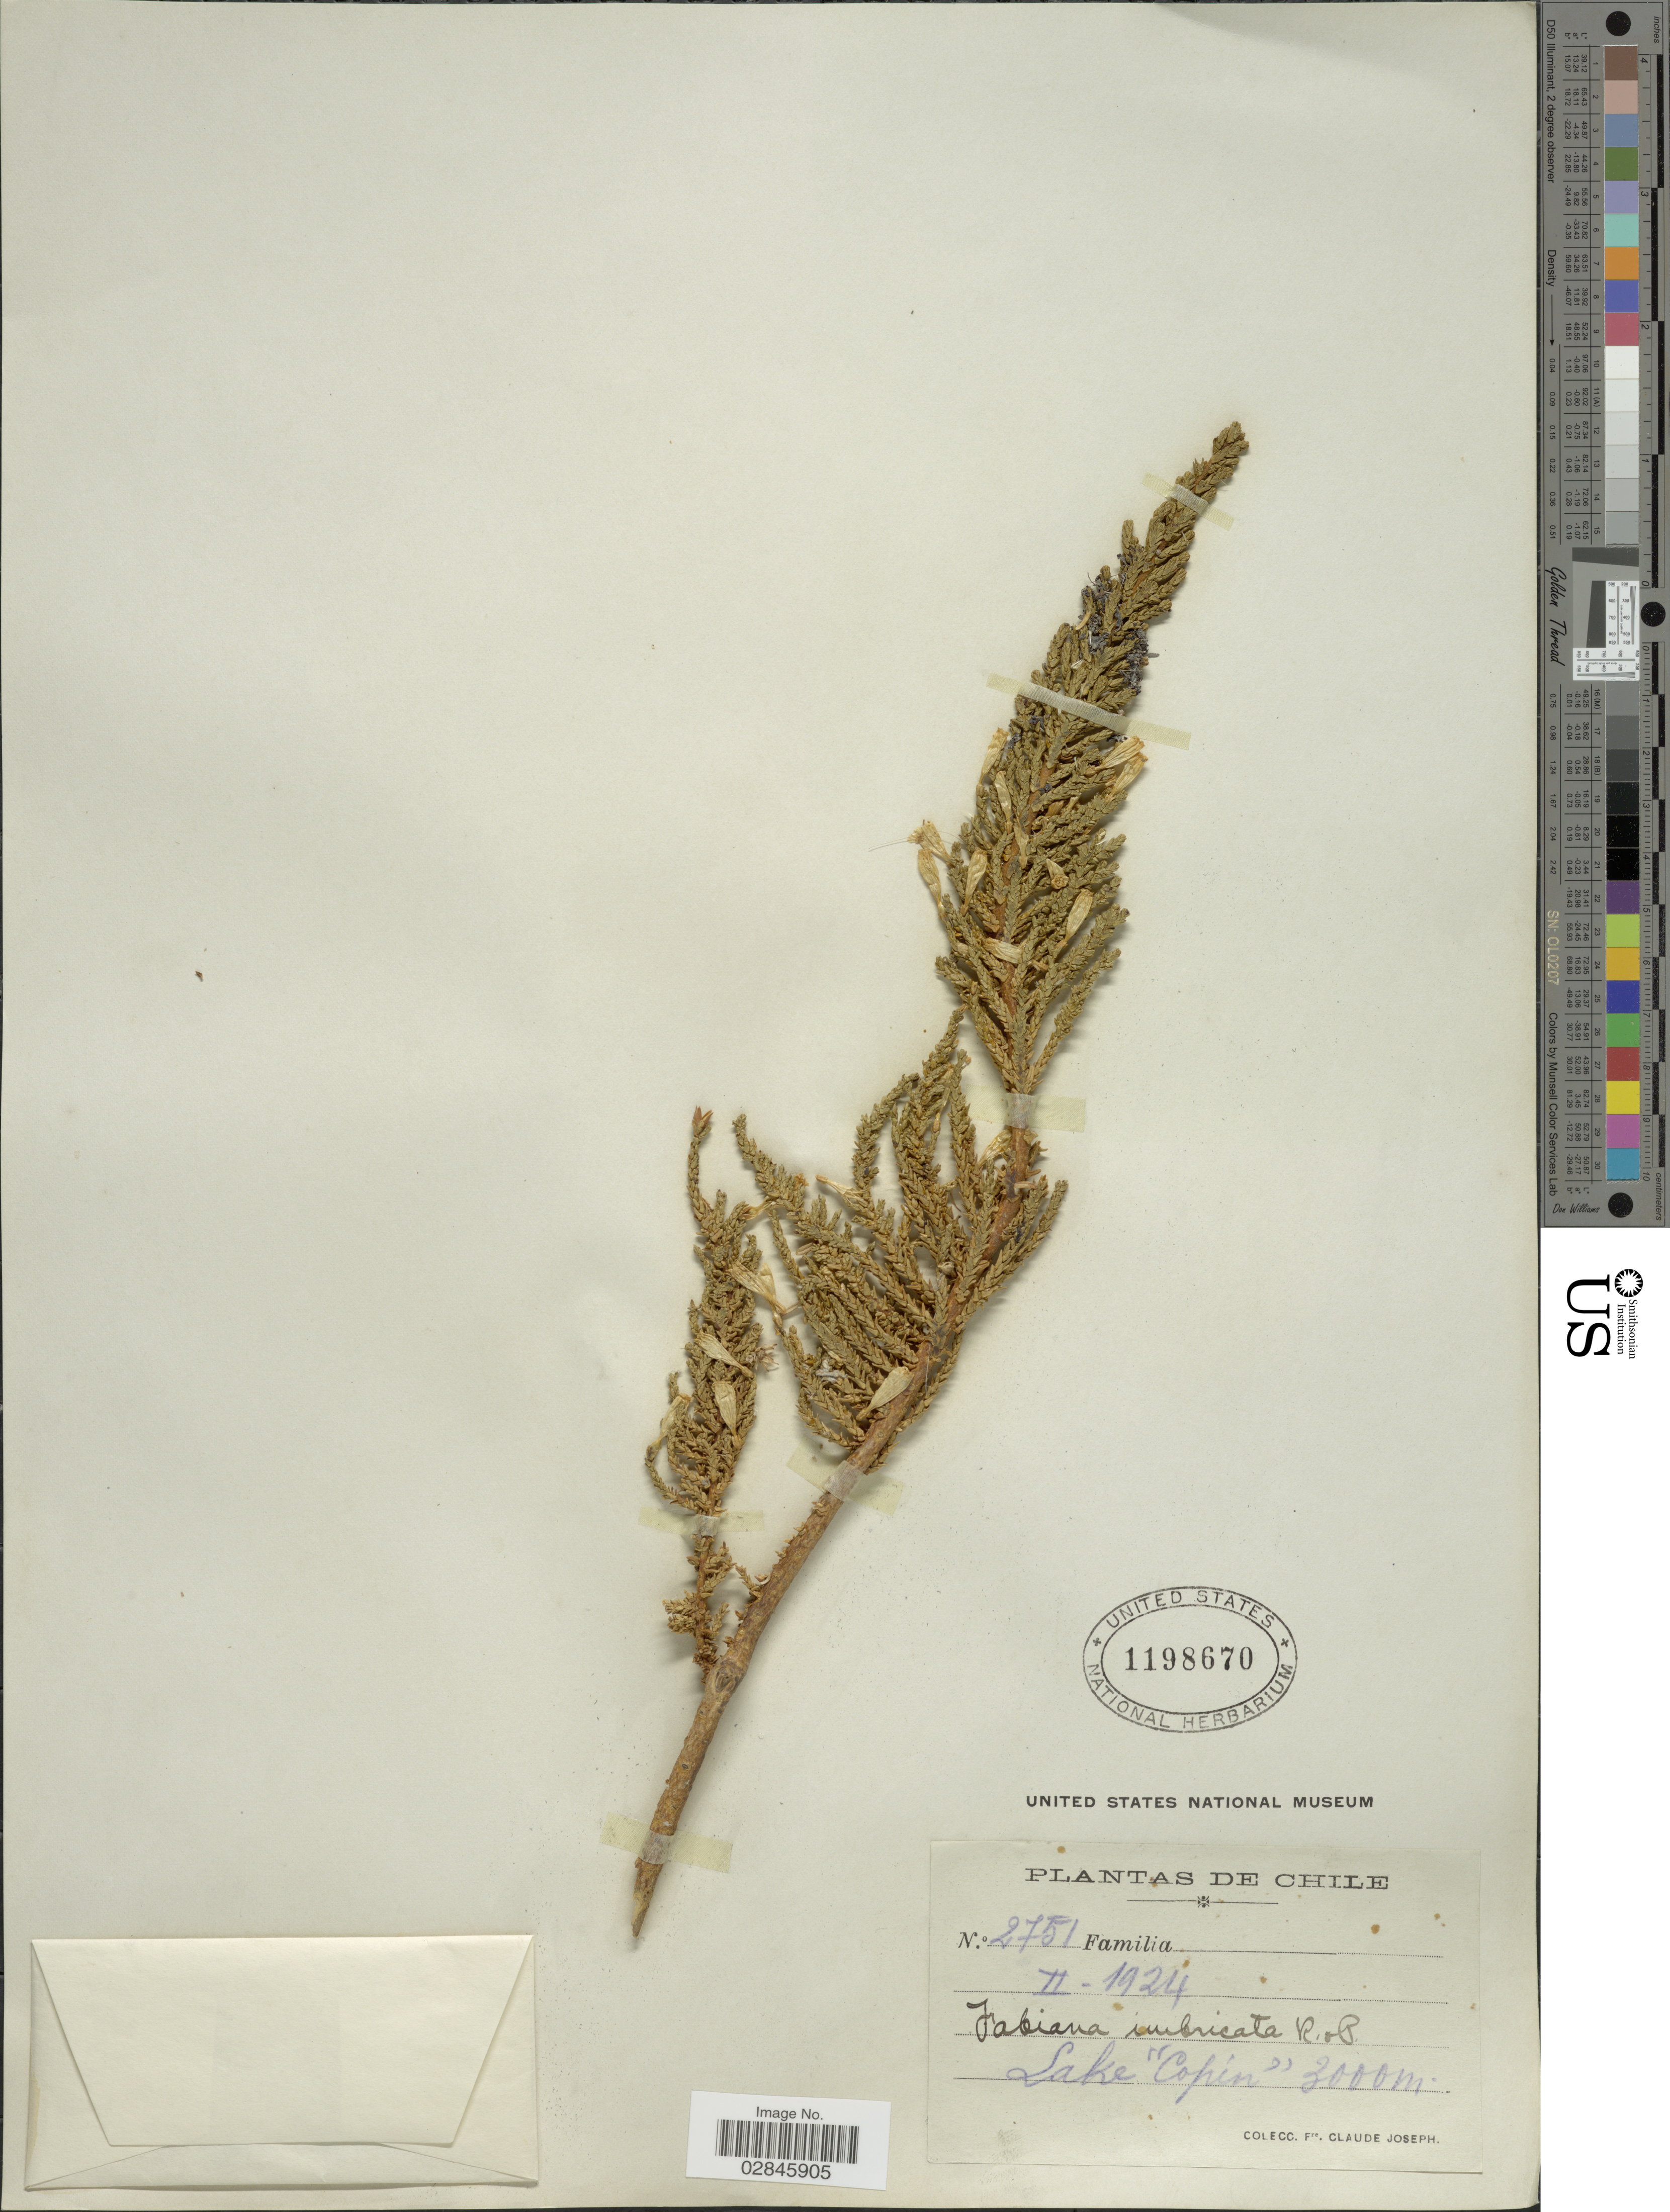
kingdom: Plantae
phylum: Tracheophyta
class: Magnoliopsida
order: Solanales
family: Solanaceae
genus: Fabiana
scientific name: Fabiana imbricata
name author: Ruiz & Pav.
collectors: Bro. Claude-Joseph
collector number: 2751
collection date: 1924-02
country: Chile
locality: Lake "Copin".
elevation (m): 3000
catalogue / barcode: US 1198670